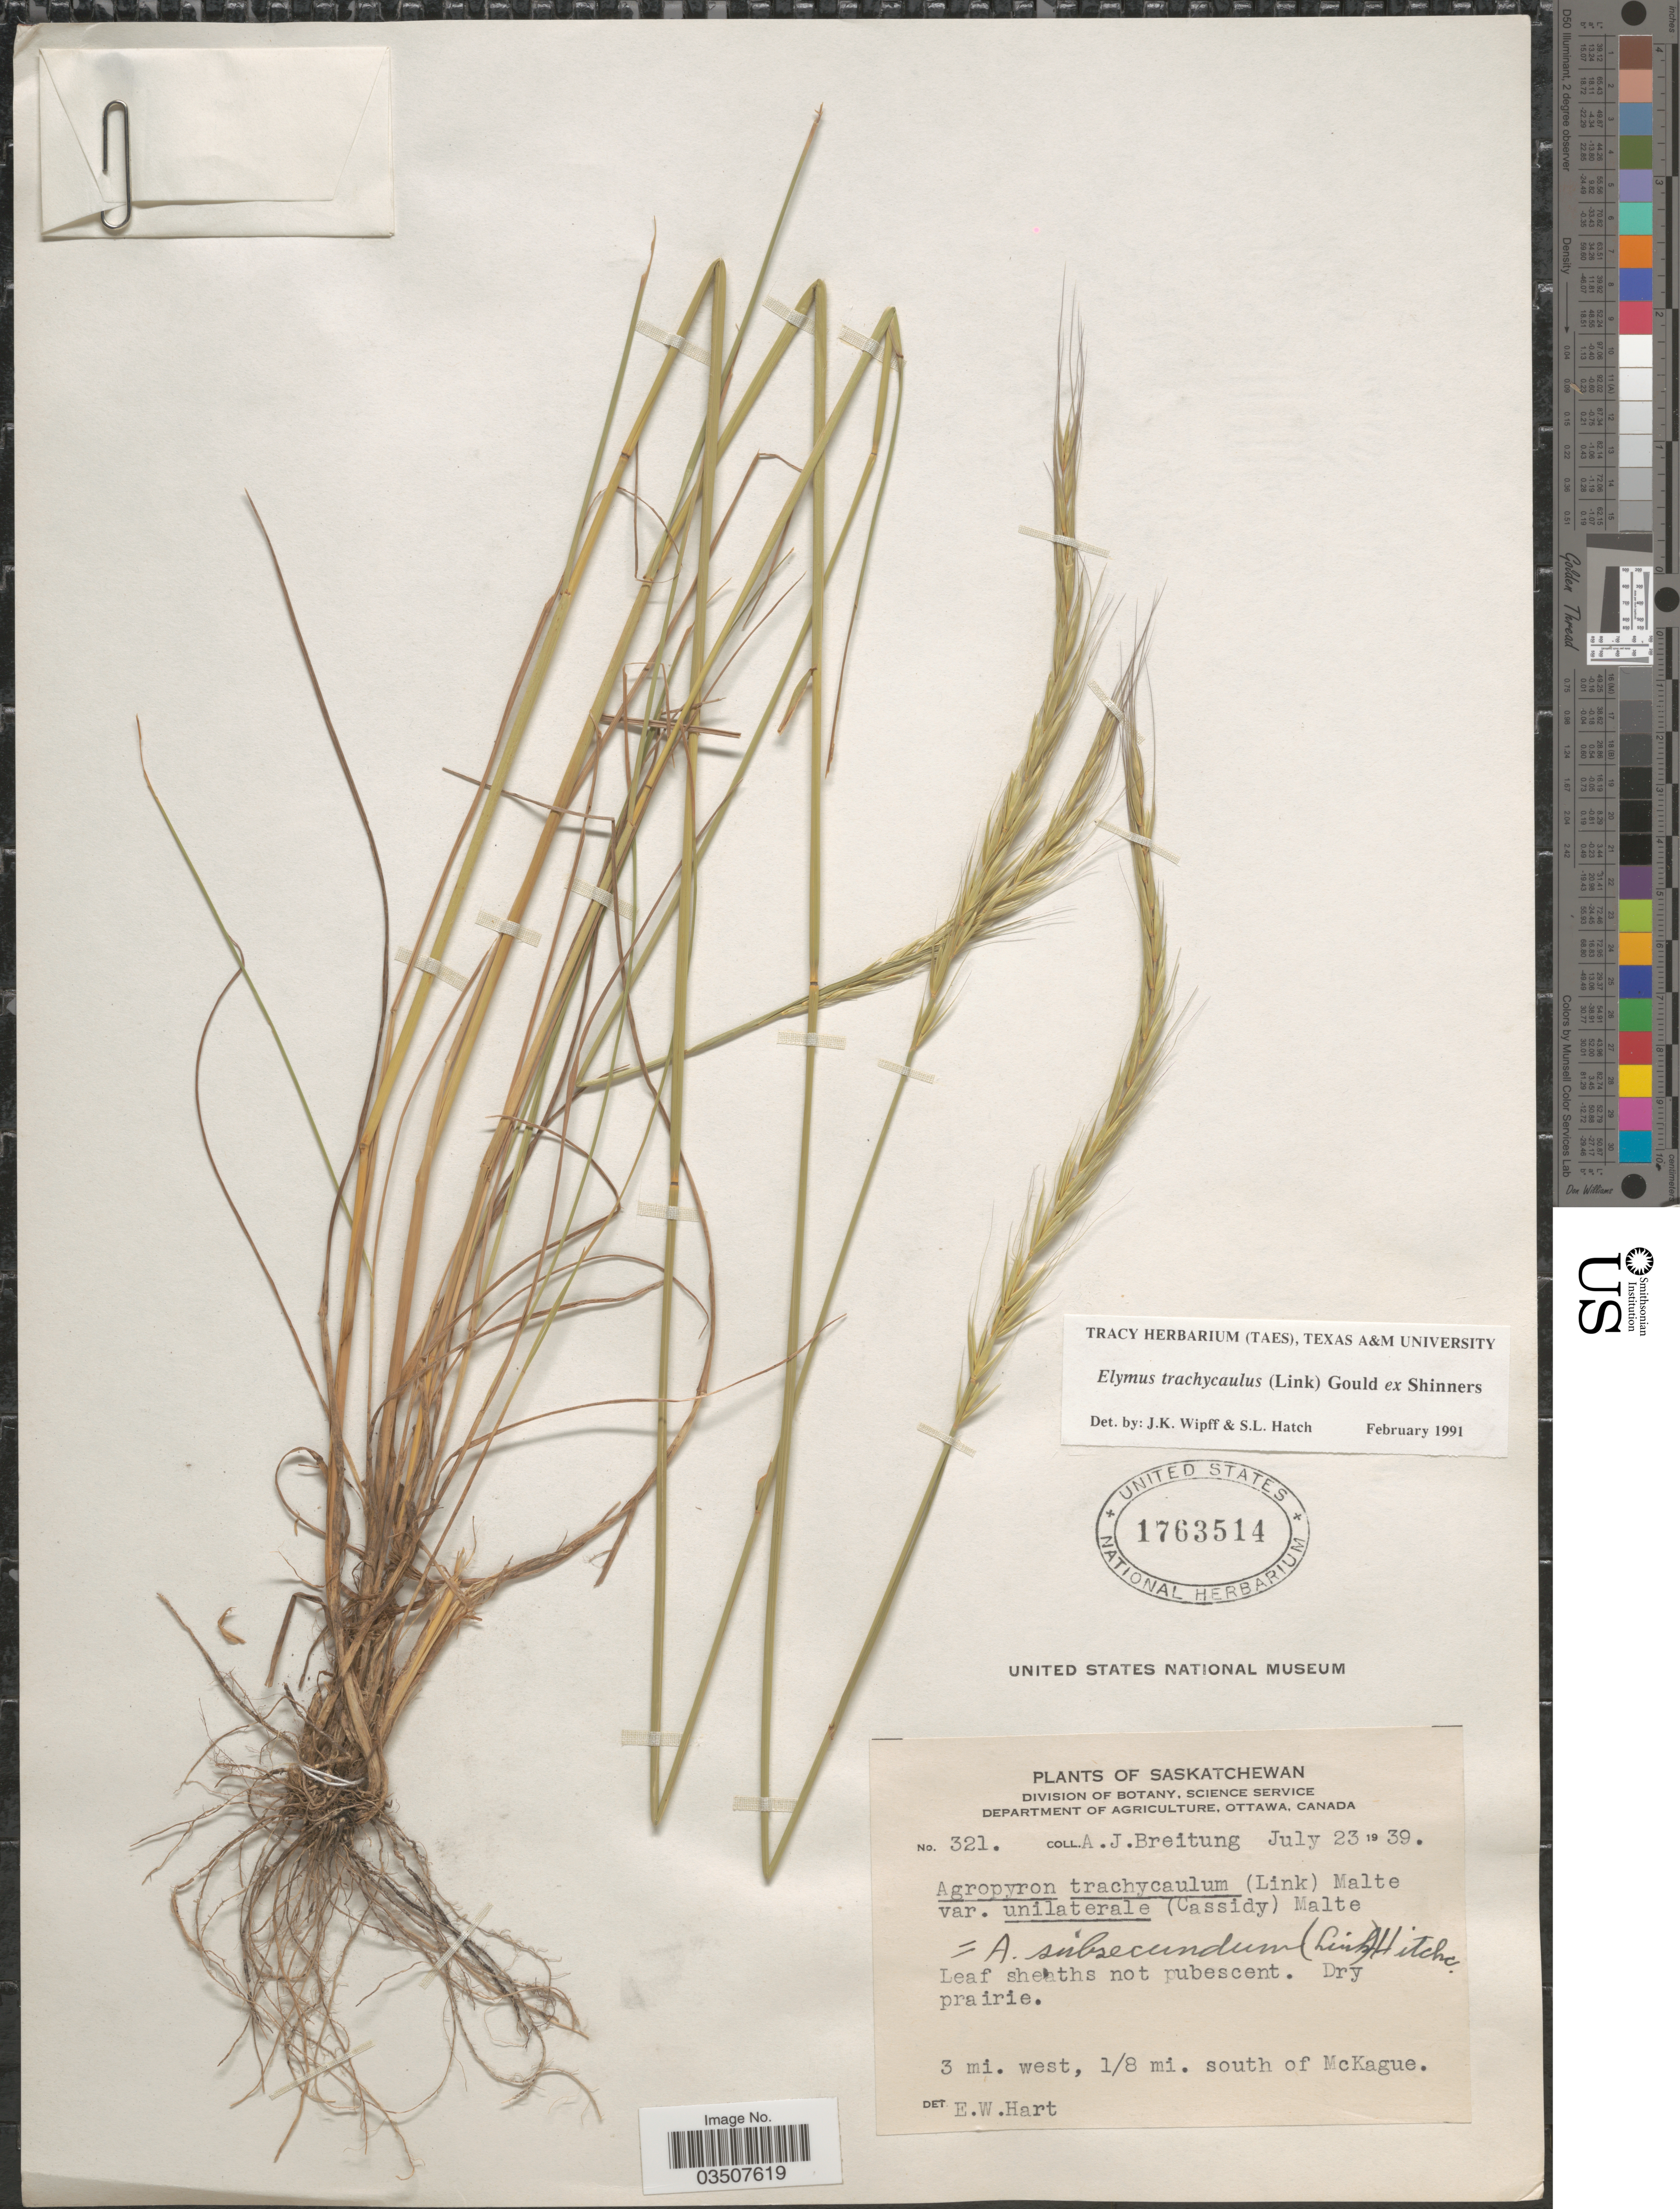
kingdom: Plantae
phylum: Tracheophyta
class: Liliopsida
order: Poales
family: Poaceae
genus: Elymus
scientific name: Elymus trachycaulus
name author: (Link) Gould ex Shinners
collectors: A. Breitung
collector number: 321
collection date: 1939-07-23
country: Canada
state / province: Saskatchewan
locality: Dry prairie. 3 mi. west, 1/8 mi. south of McKague.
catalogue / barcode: US 1763514